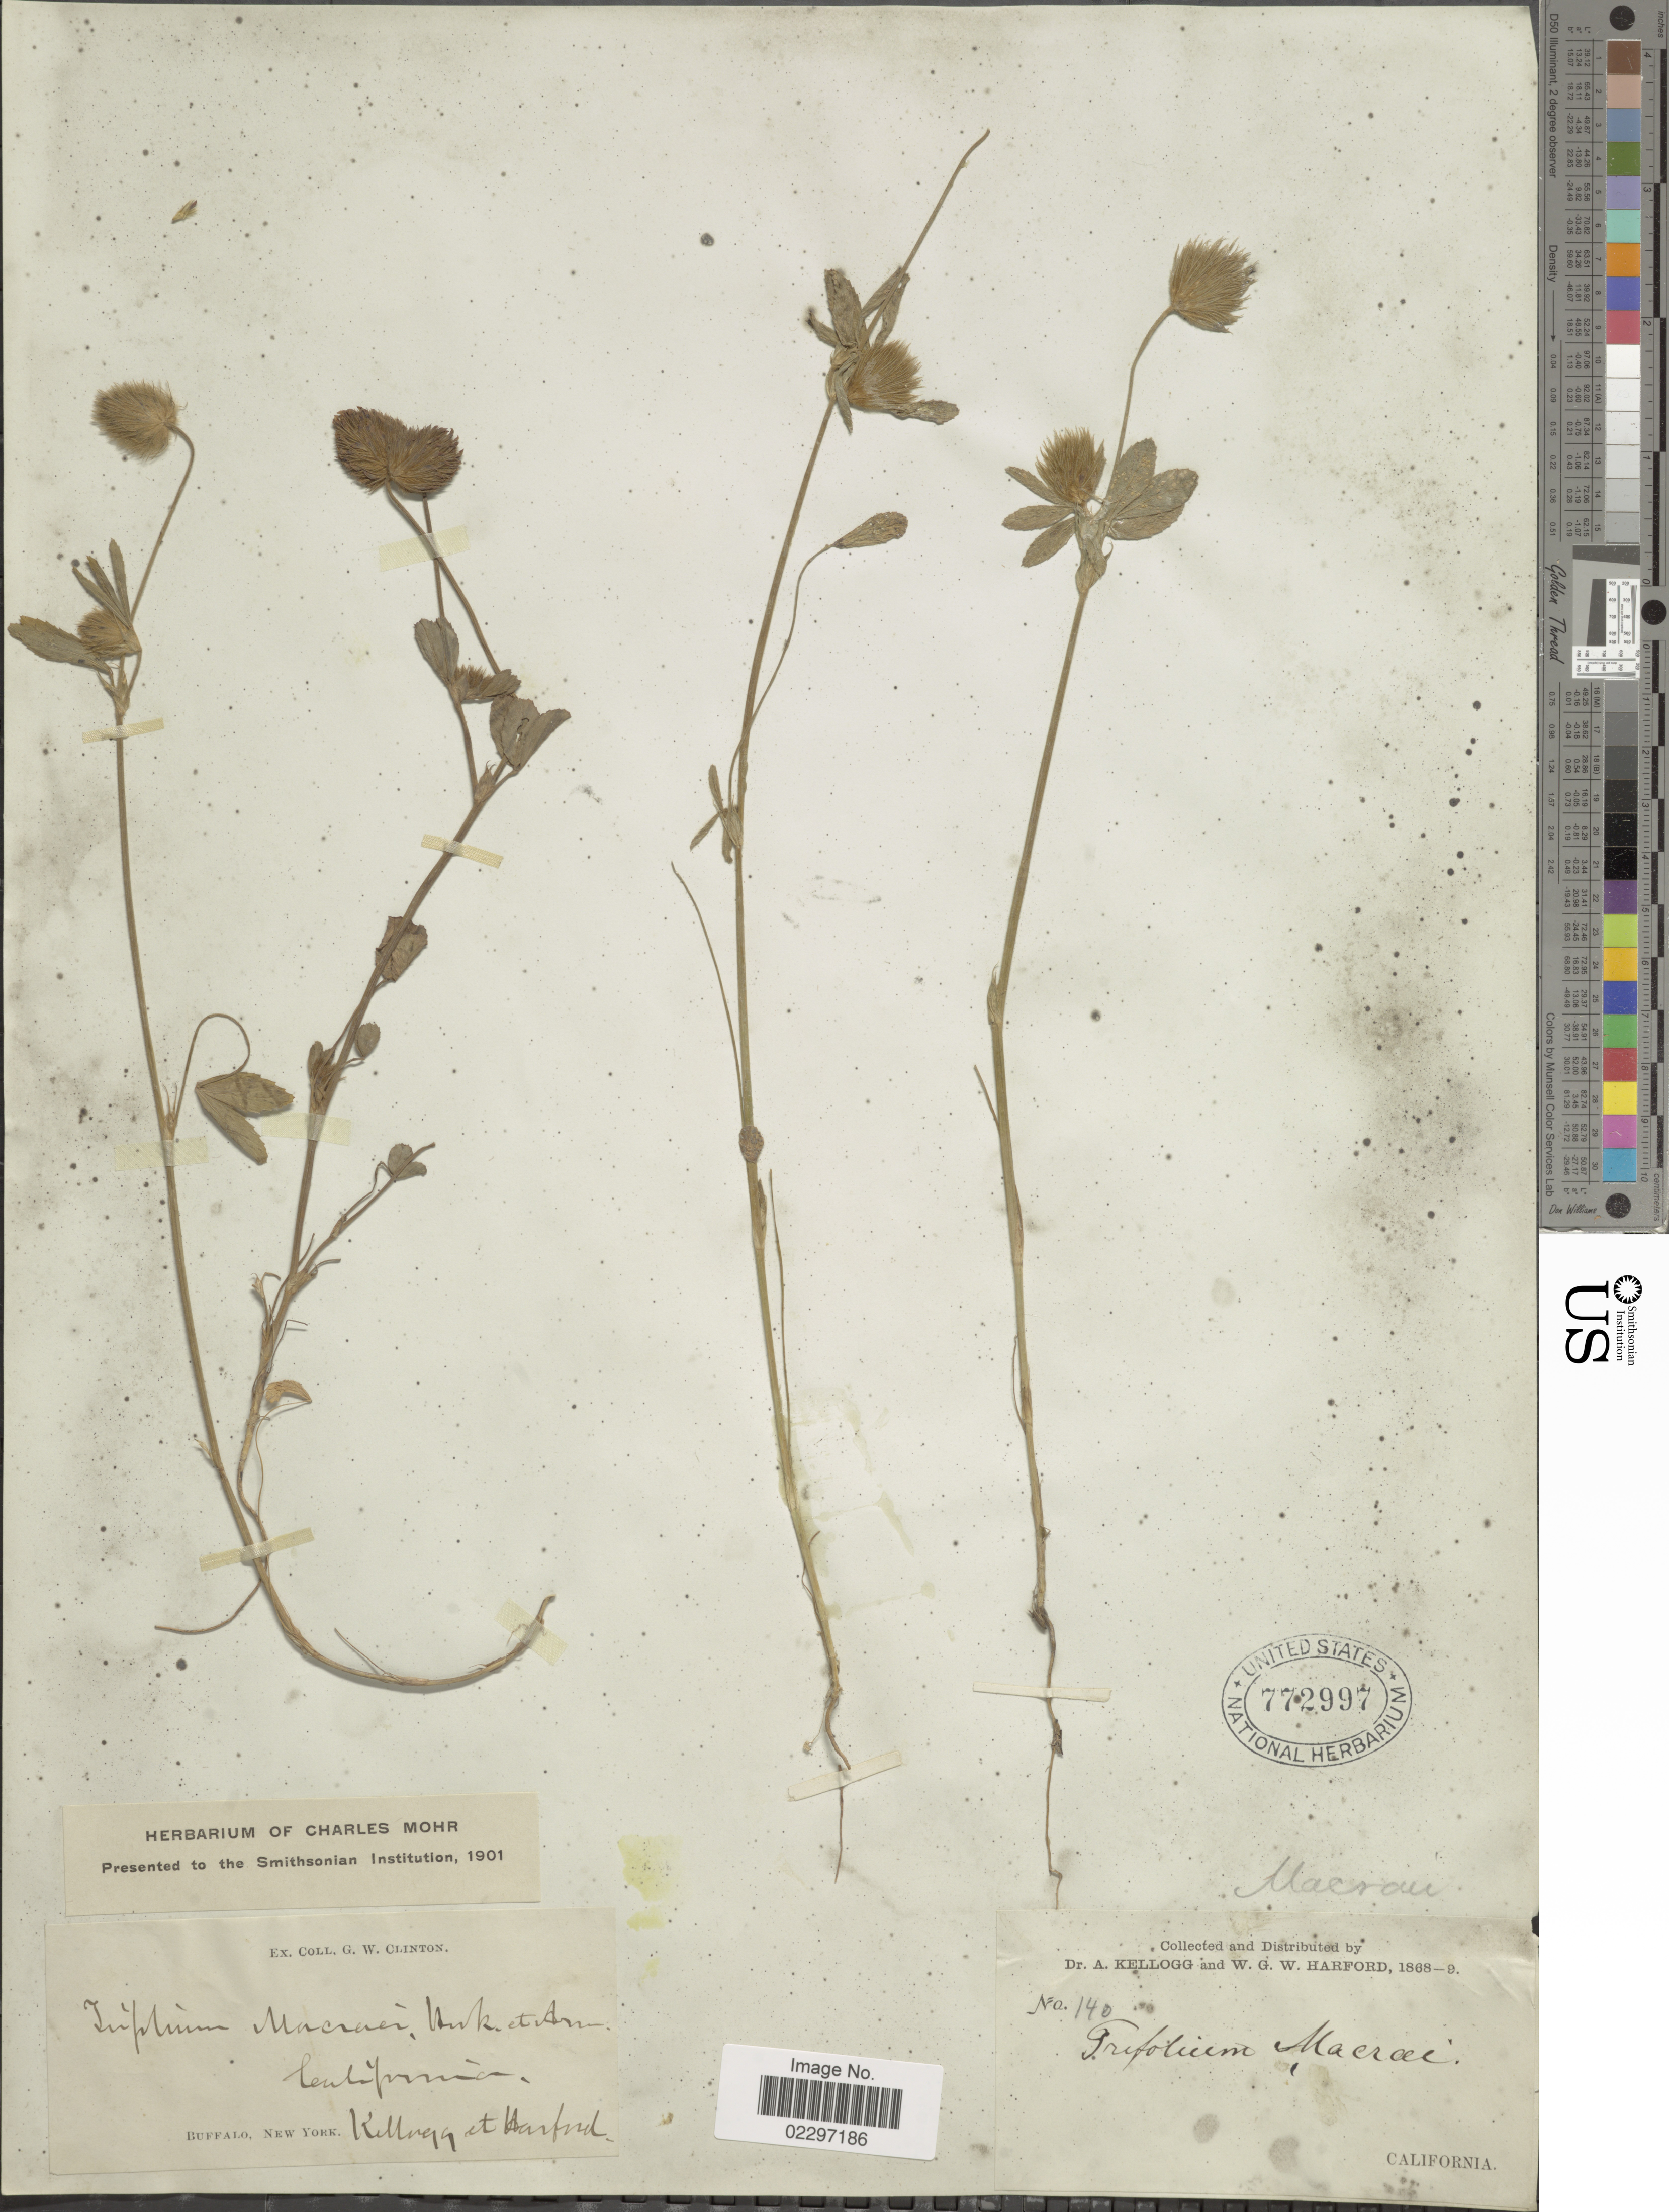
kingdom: Plantae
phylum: Tracheophyta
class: Magnoliopsida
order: Fabales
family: Fabaceae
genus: Trifolium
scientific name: Trifolium macraei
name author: Hook. & Arn.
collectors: A. Kellogg & W. G. W. Harford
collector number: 140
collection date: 1868/1869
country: United States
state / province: California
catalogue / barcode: US 772997